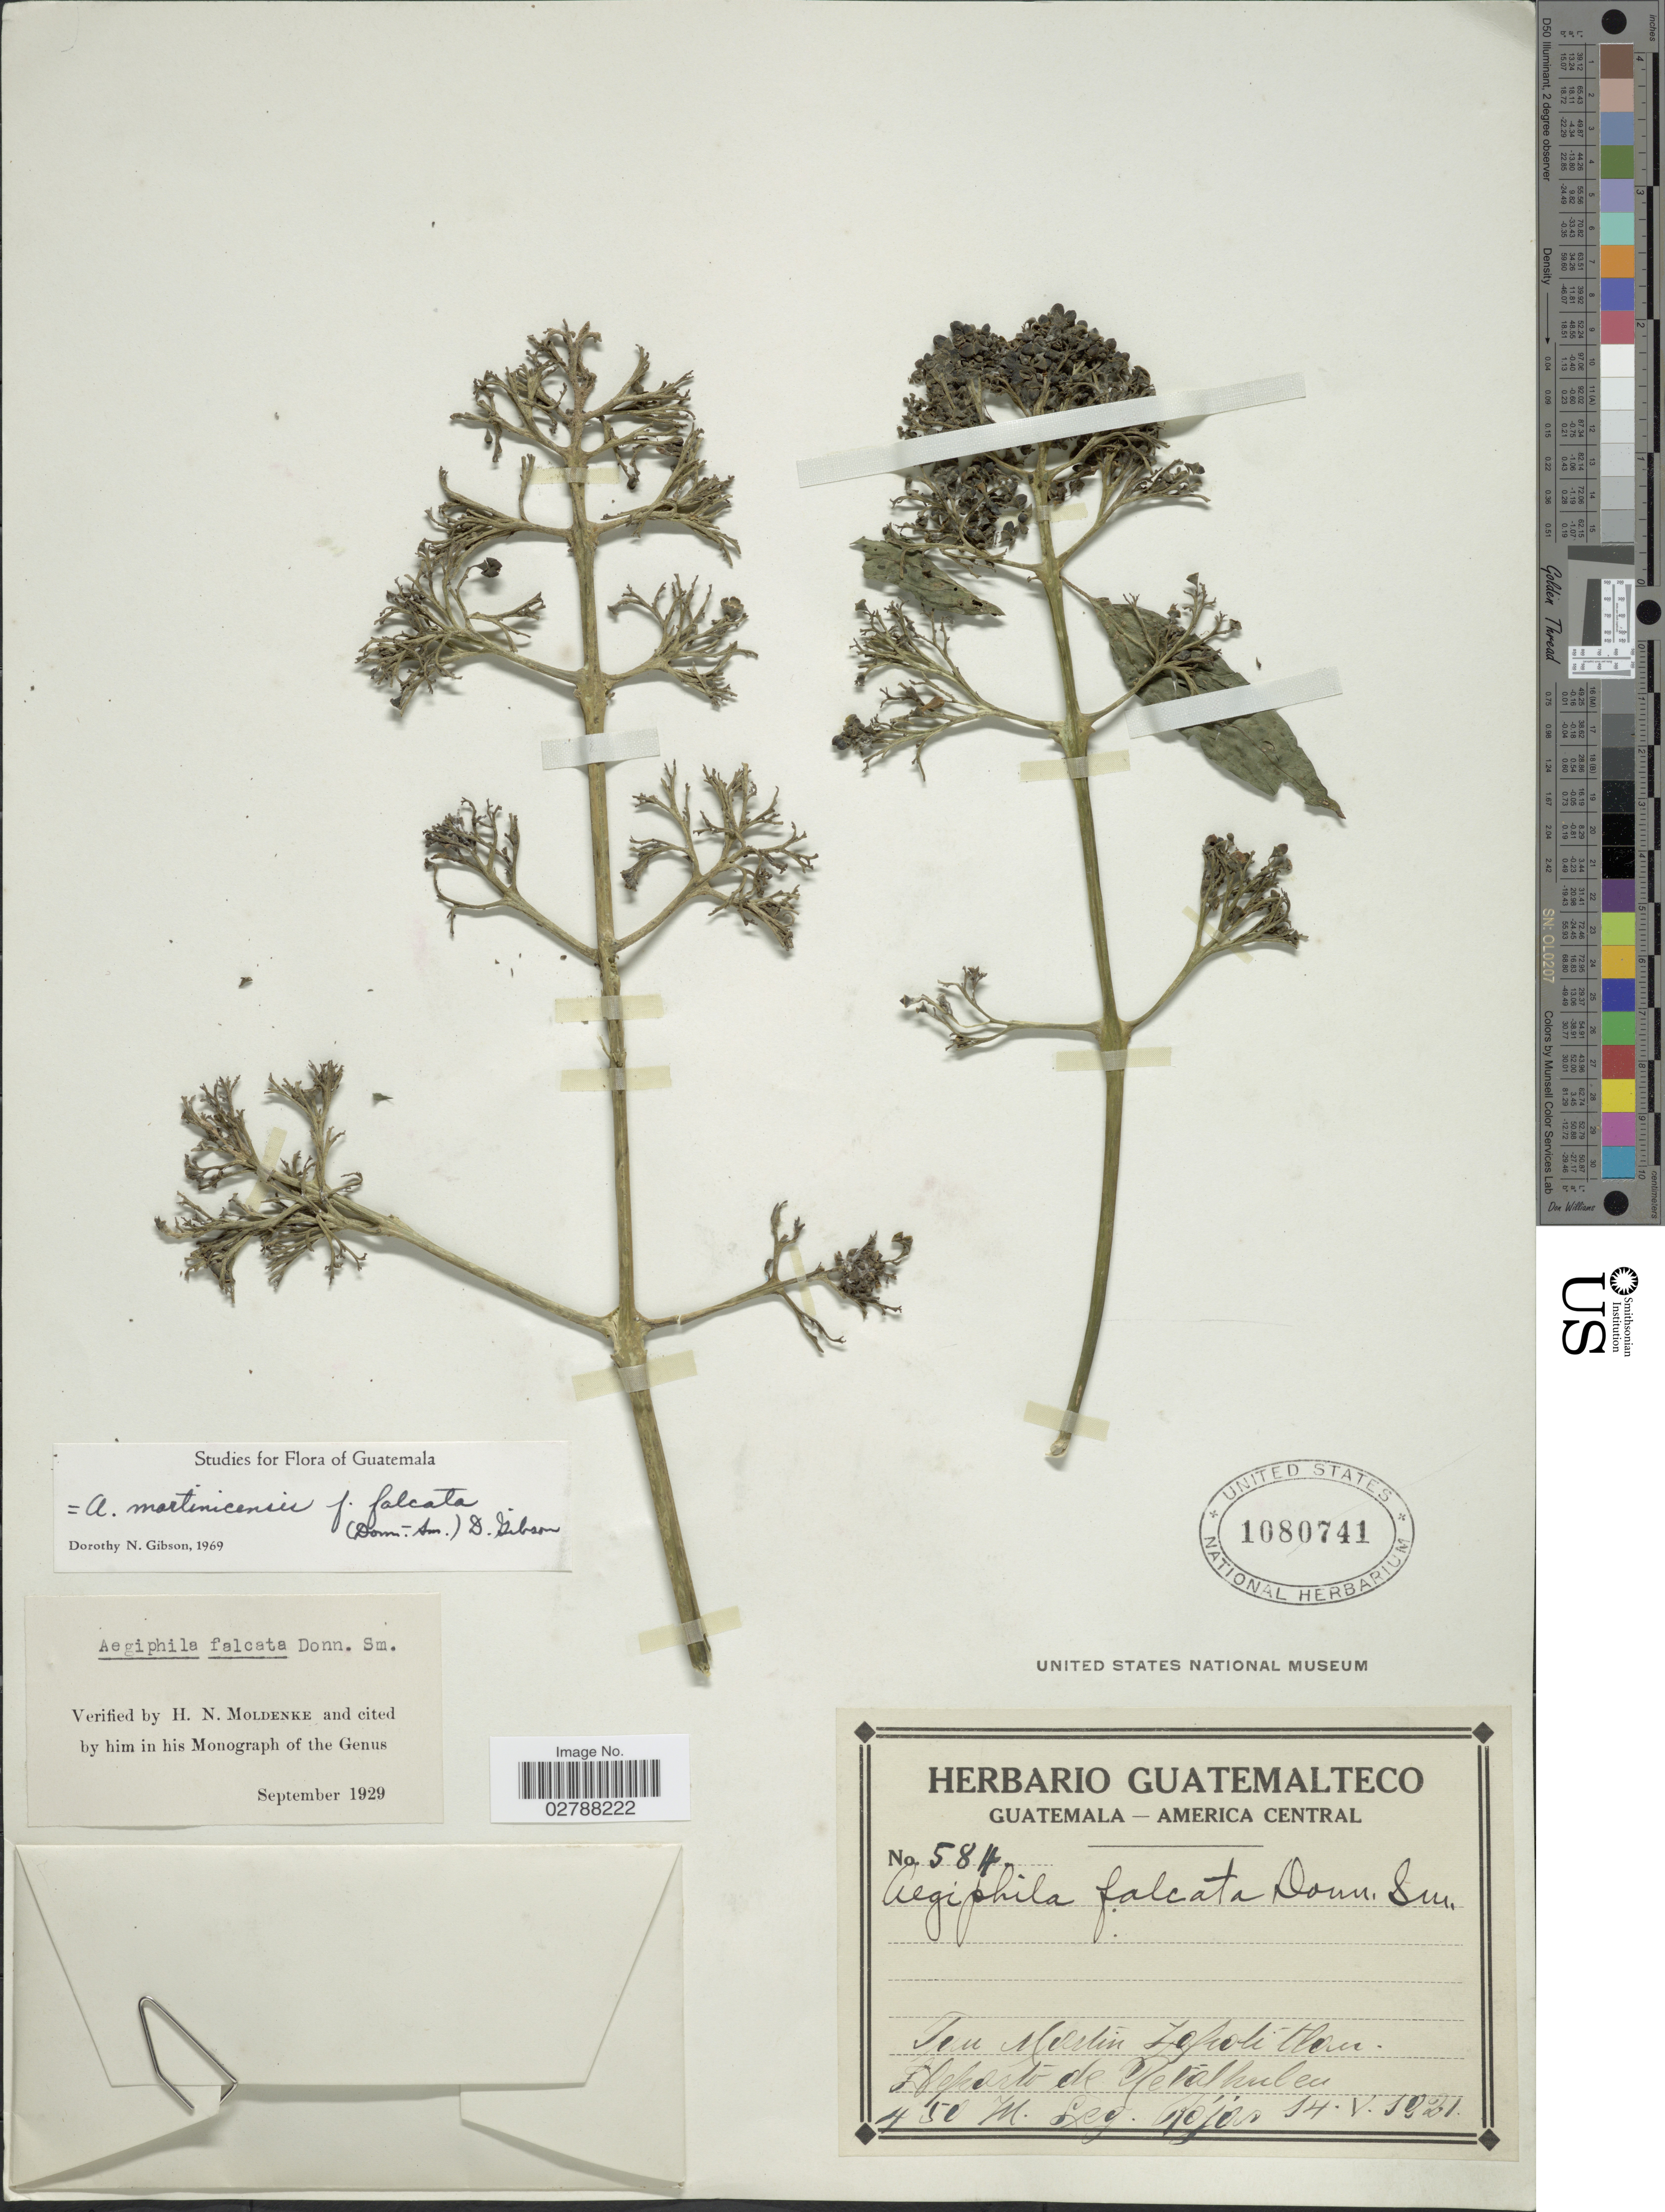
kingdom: Plantae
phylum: Tracheophyta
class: Magnoliopsida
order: Lamiales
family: Lamiaceae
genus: Aegiphila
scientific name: Aegiphila martinicensis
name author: Jacq.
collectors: Rojas, --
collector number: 584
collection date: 1921-05-14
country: Guatemala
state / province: Retalhuleu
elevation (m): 450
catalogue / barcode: US 1080741